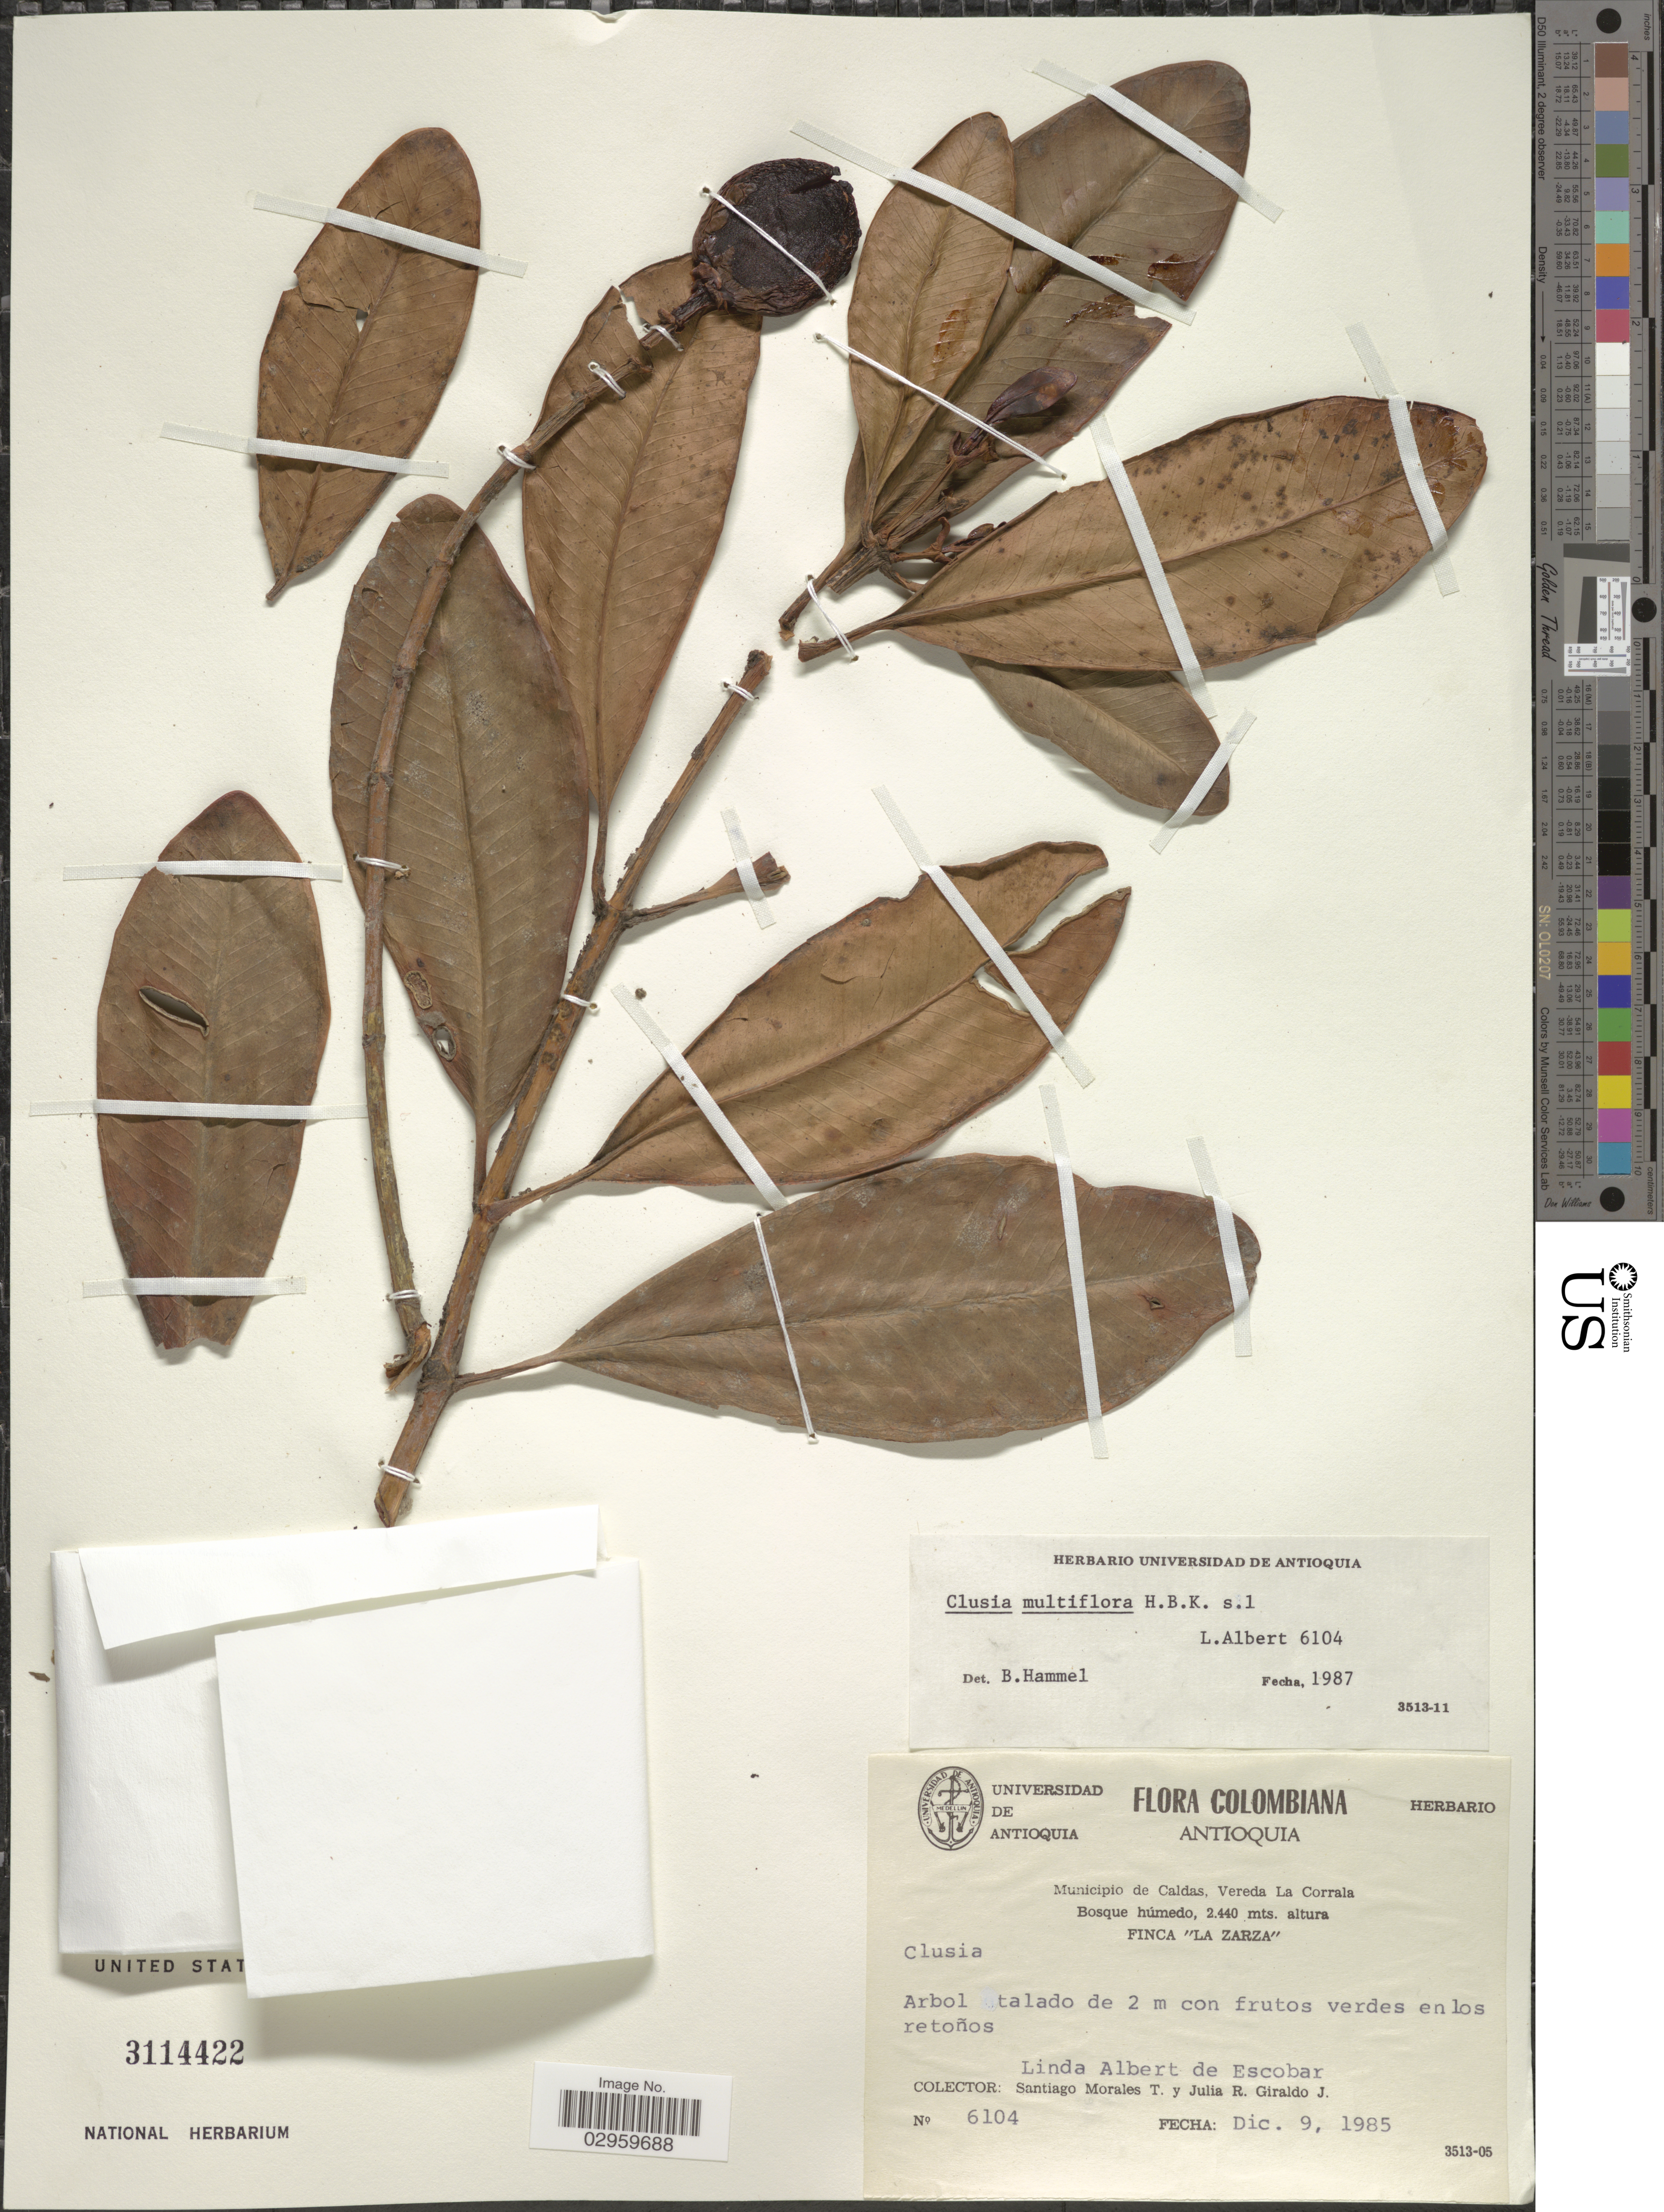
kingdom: Plantae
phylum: Tracheophyta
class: Magnoliopsida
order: Malpighiales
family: Clusiaceae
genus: Clusia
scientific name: Clusia multiflora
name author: Kunth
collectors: L. K. de Escobar, S. Morales T. & J. Giraldo J.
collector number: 6104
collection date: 1985-12-09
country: Colombia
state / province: Caldas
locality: Municipio de Caldas, Vereda La Corrala, Finca "La Zarza".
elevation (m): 2440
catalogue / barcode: US 3114422